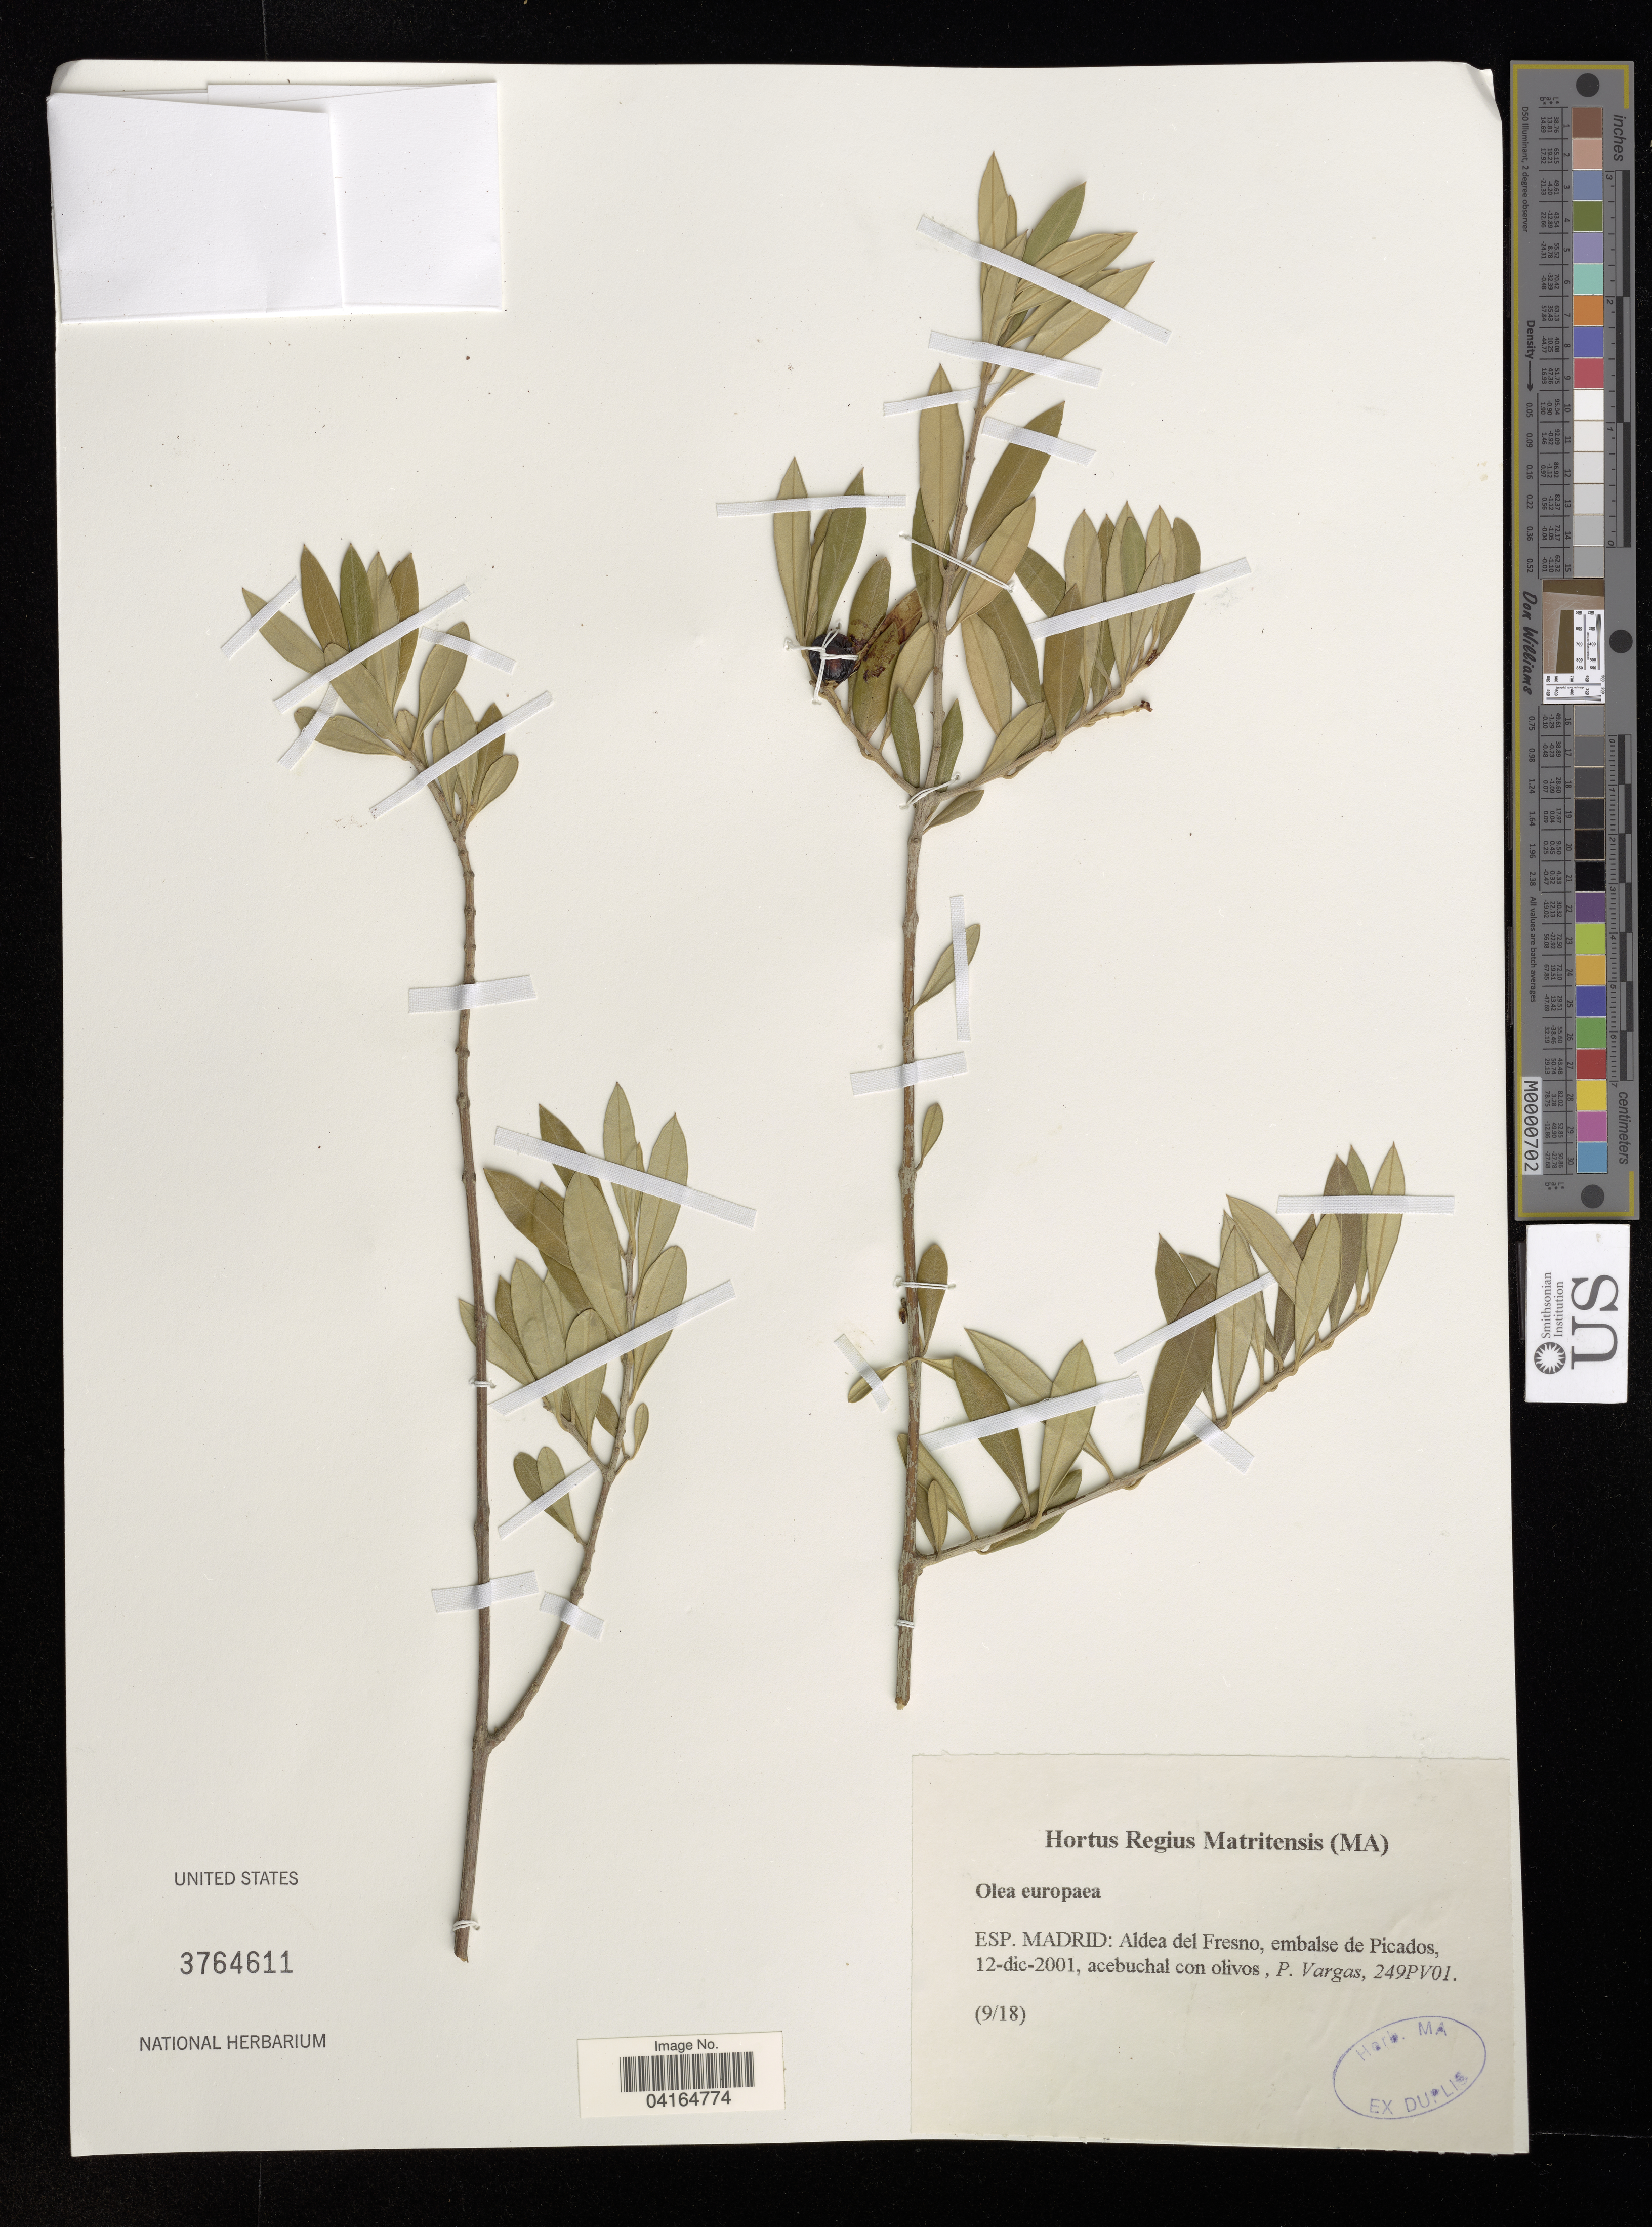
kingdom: Plantae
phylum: Tracheophyta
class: Magnoliopsida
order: Lamiales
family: Oleaceae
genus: Olea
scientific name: Olea europaea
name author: L.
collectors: P. Vargas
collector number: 249PV01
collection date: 2001-12-12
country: Spain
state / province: Madrid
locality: Aldea del Fresno, embalse de Picados.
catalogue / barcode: US 3764611